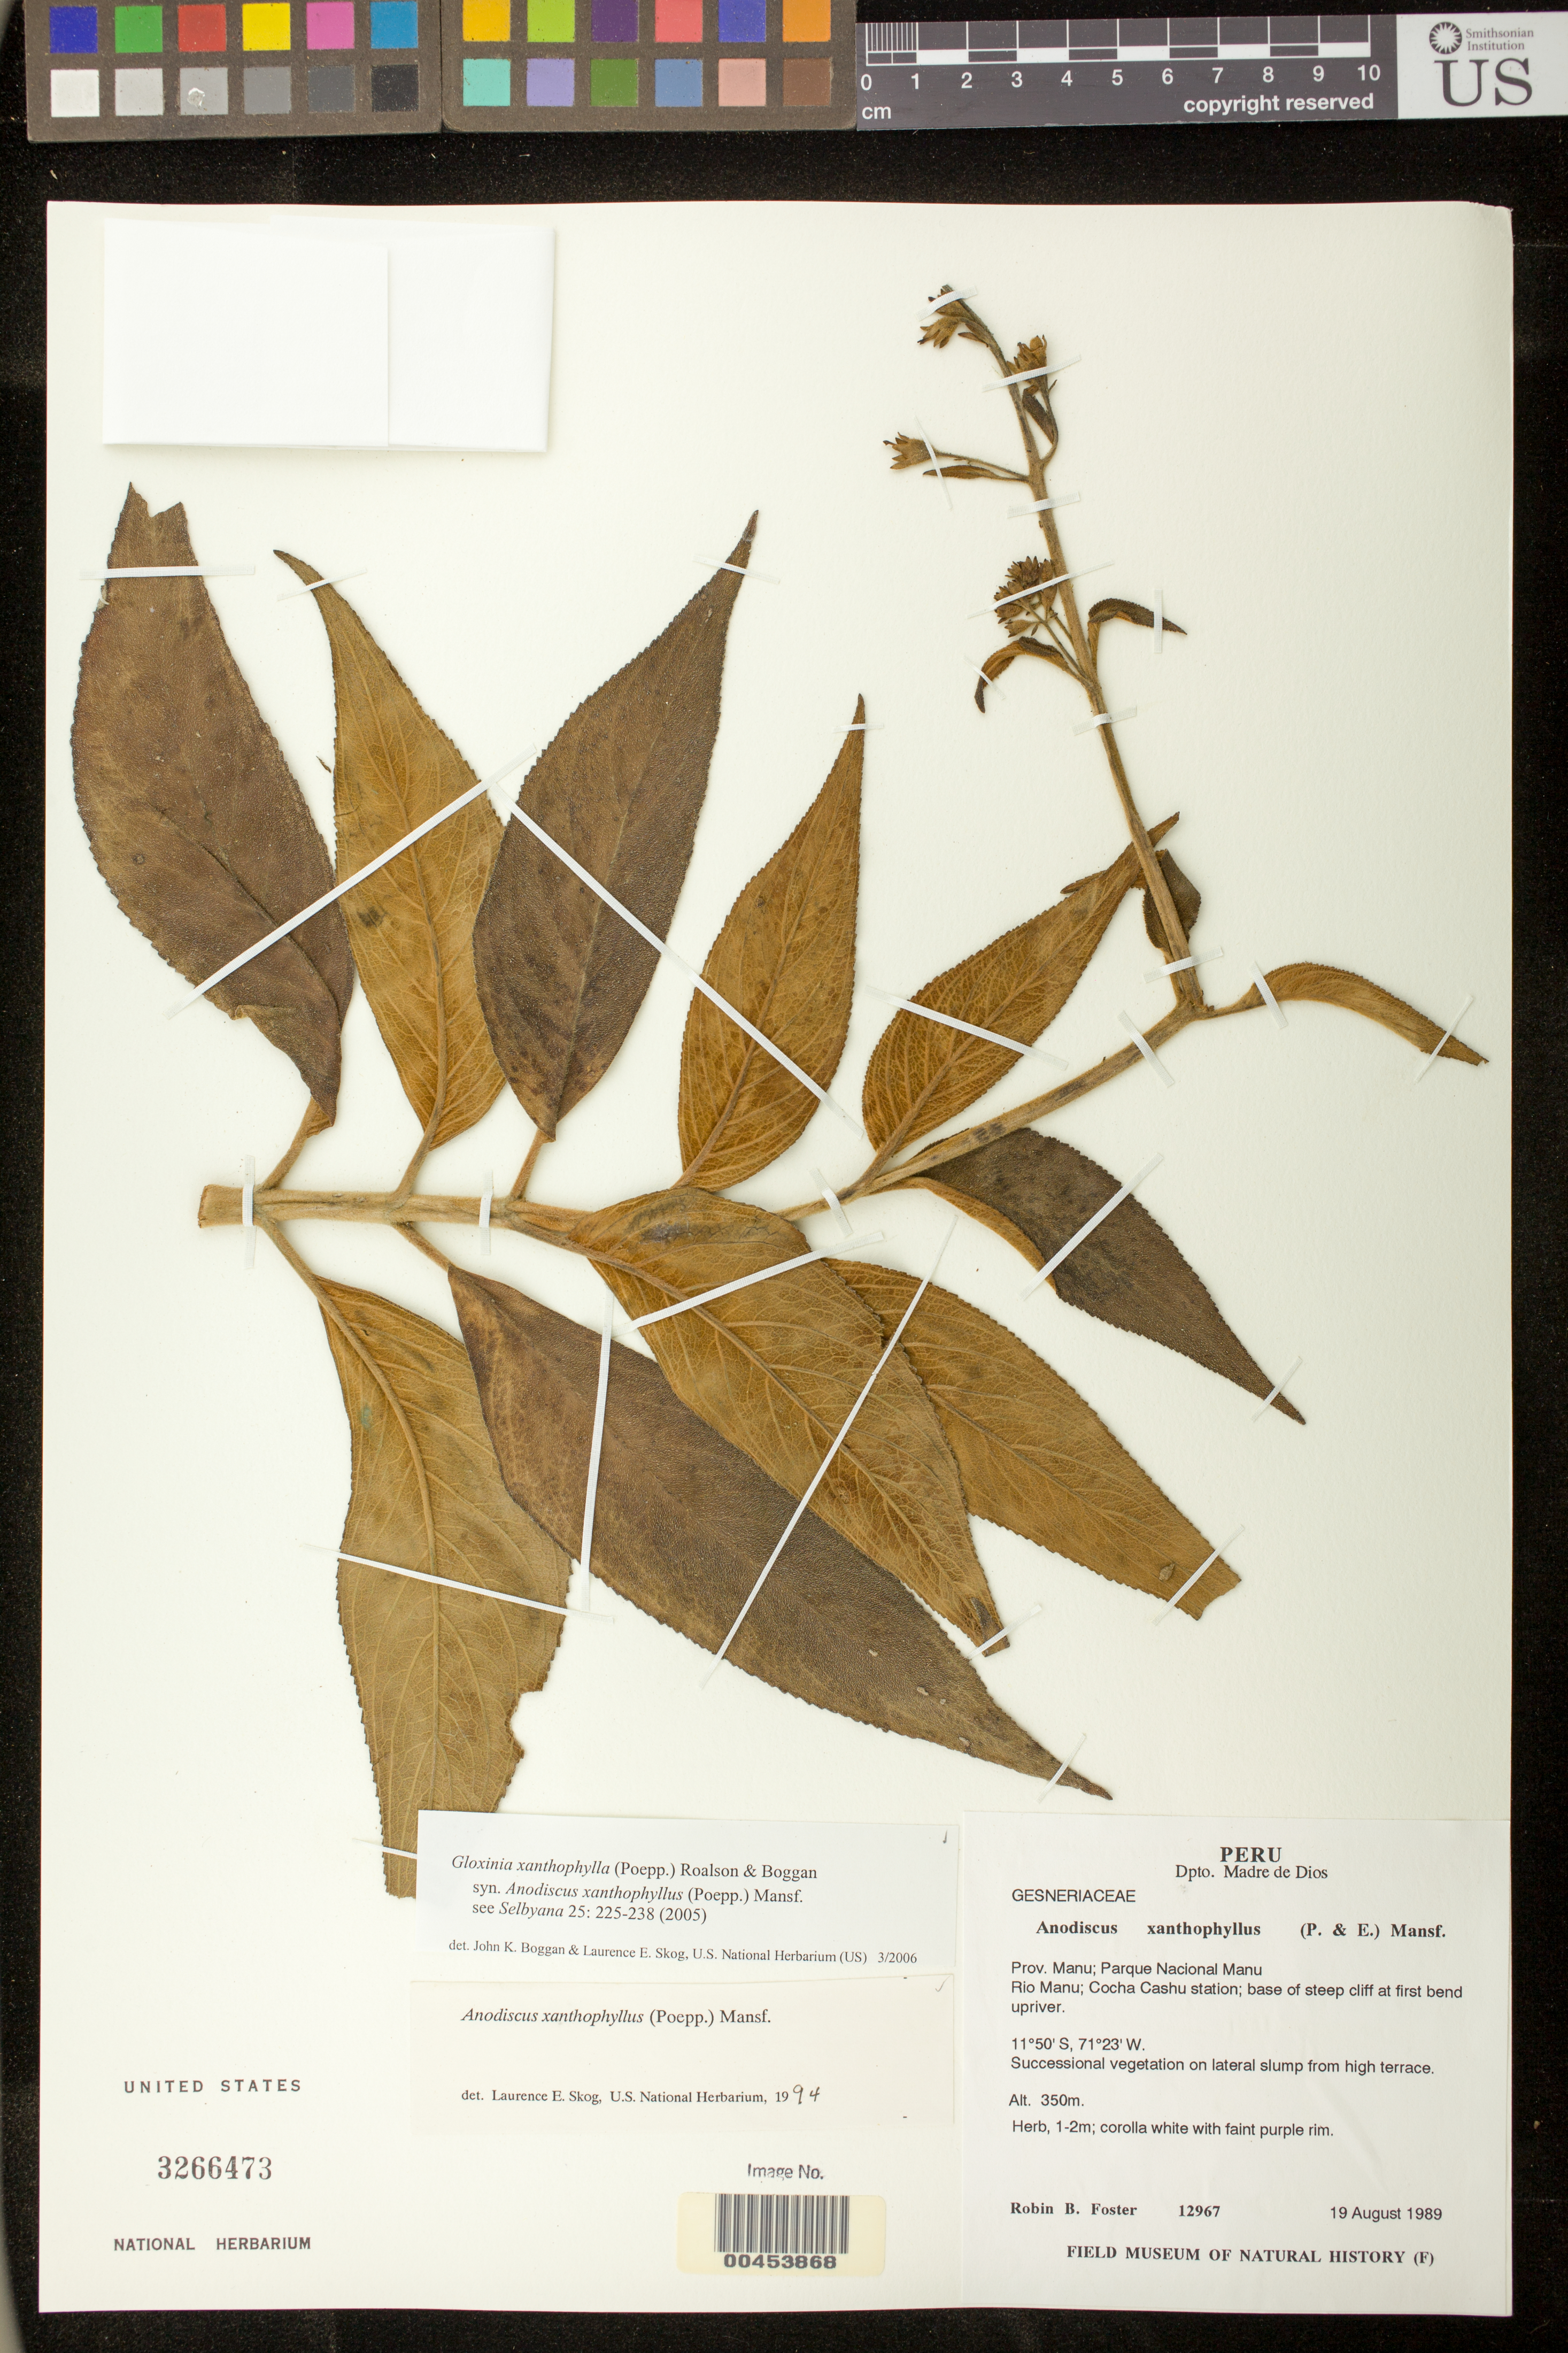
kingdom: Plantae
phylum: Tracheophyta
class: Magnoliopsida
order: Lamiales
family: Gesneriaceae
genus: Gloxinia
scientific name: Gloxinia xanthophylla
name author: (Poepp.) Roalson & Boggan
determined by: Boggan, J. K.; Skog, L. E.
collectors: R. B. Foster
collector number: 12967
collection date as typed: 19 Aug 1989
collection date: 1989-08-19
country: Peru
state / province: Madre de Dios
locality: Manu National Park, Rio Manu, Cocha Cashu Station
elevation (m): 350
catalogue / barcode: US 3266473